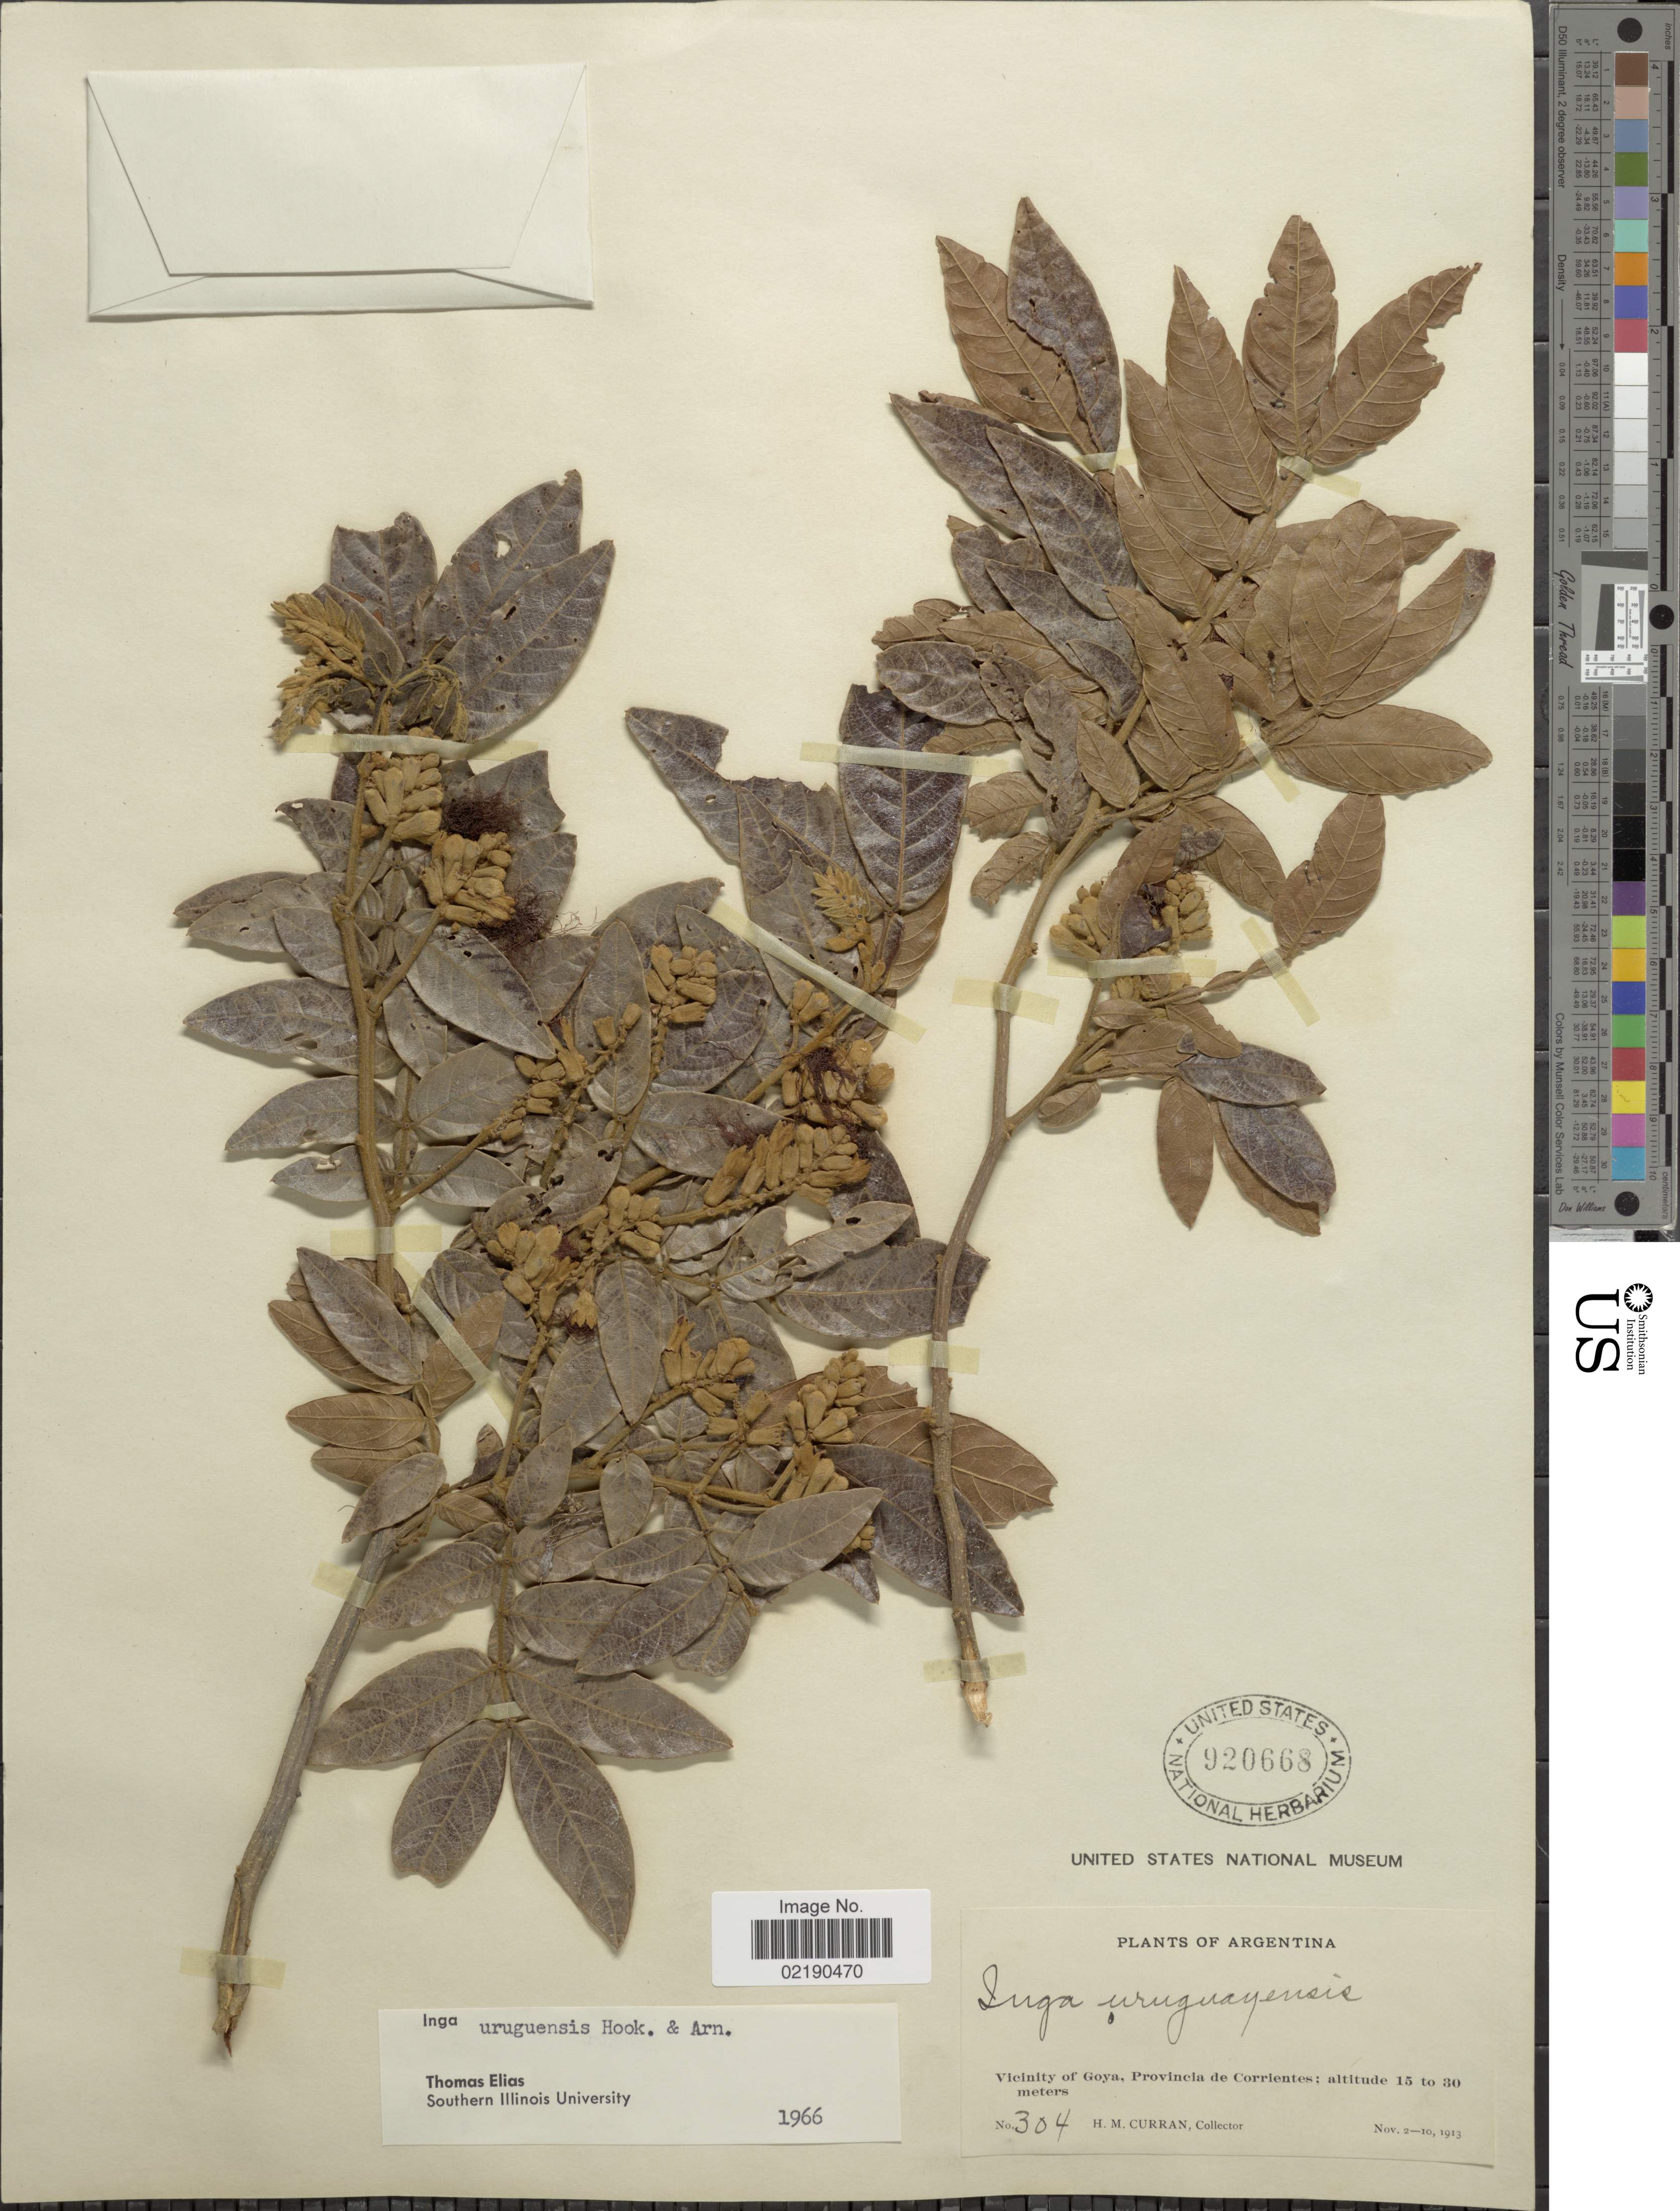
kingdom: Plantae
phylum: Tracheophyta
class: Magnoliopsida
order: Fabales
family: Fabaceae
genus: Inga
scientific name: Inga vera subsp. affinis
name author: (DC.) T.D. Penn.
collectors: H. M. Curran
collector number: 304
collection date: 1913-11-02/1913-11-10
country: Argentina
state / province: Corrientes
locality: Vicinity of Goya, Provincia de Corrientes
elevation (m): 15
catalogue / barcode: US 920668